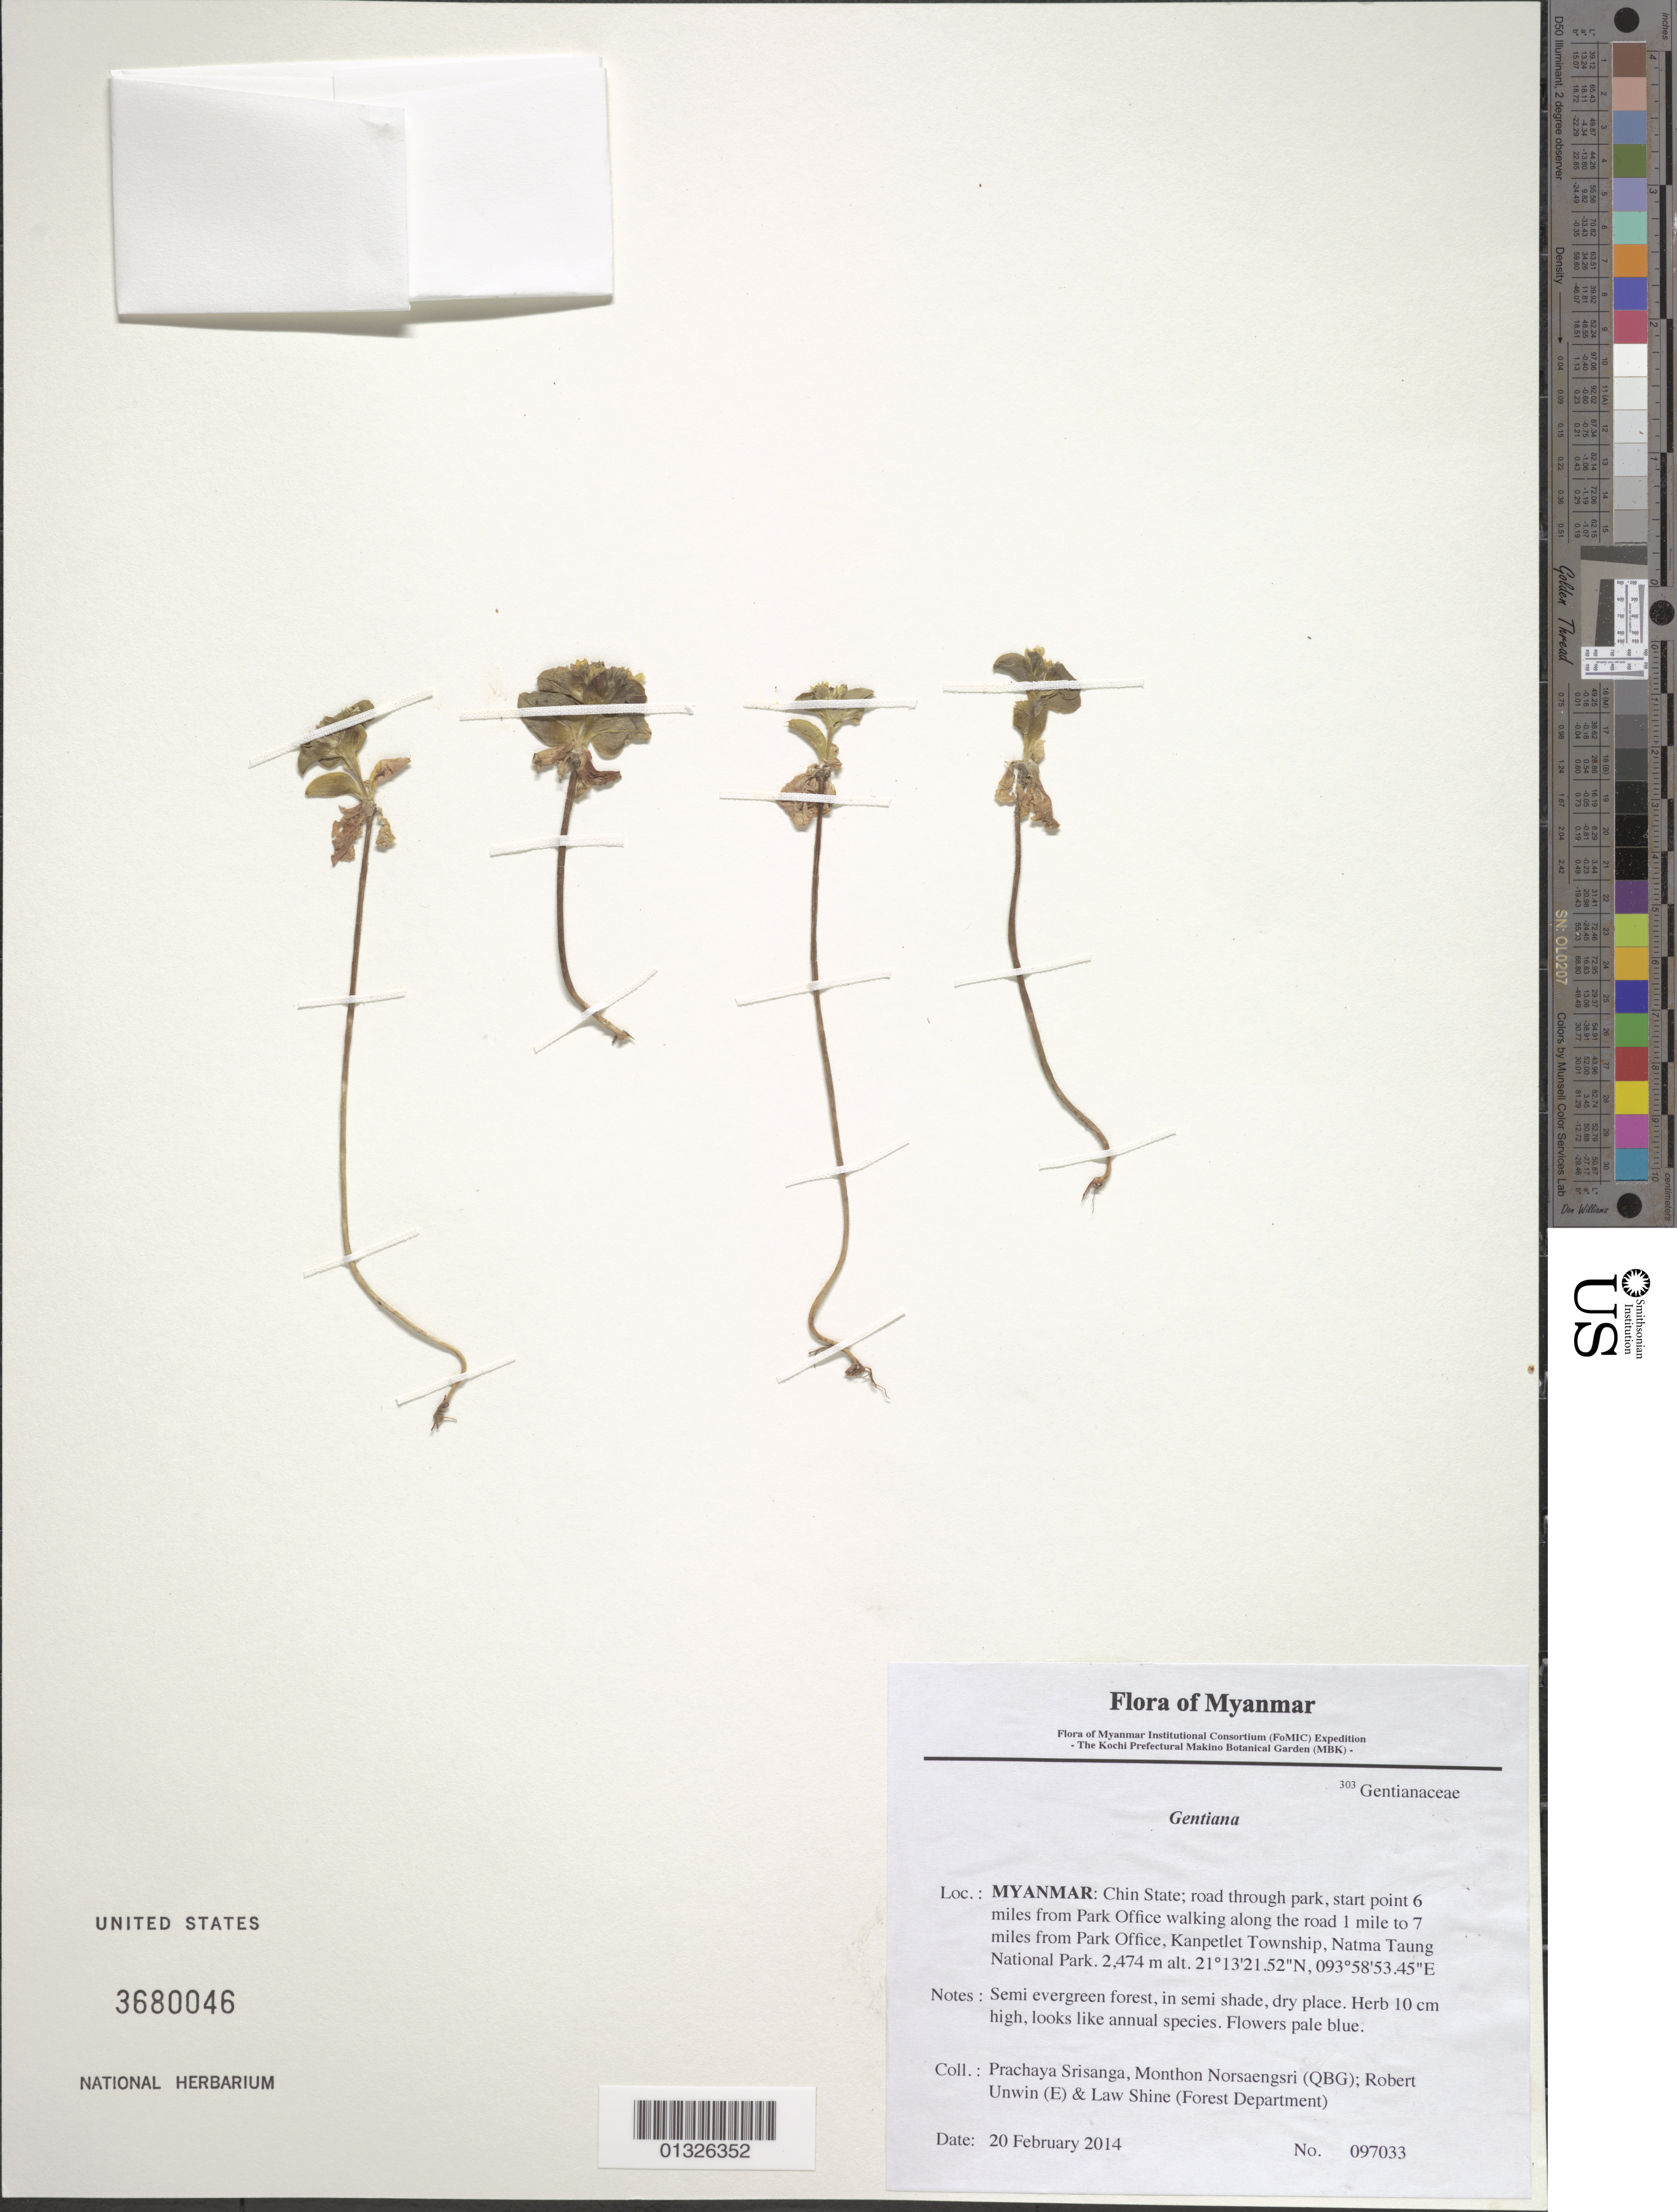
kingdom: Plantae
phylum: Tracheophyta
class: Magnoliopsida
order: Gentianales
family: Gentianaceae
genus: Gentiana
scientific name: Gentiana sp.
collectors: P. Srisanga, M. Norsaengsri, R. Unwin & L. Shine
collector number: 97033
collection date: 2014-02-20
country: Myanmar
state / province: Chin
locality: Road through park, start point 6 miles from Park Office walking along the road 1 mile to 7 miles from Park Office, Kanpetlet Township, Natma Taung National Park.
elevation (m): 2474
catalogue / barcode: US 3680046